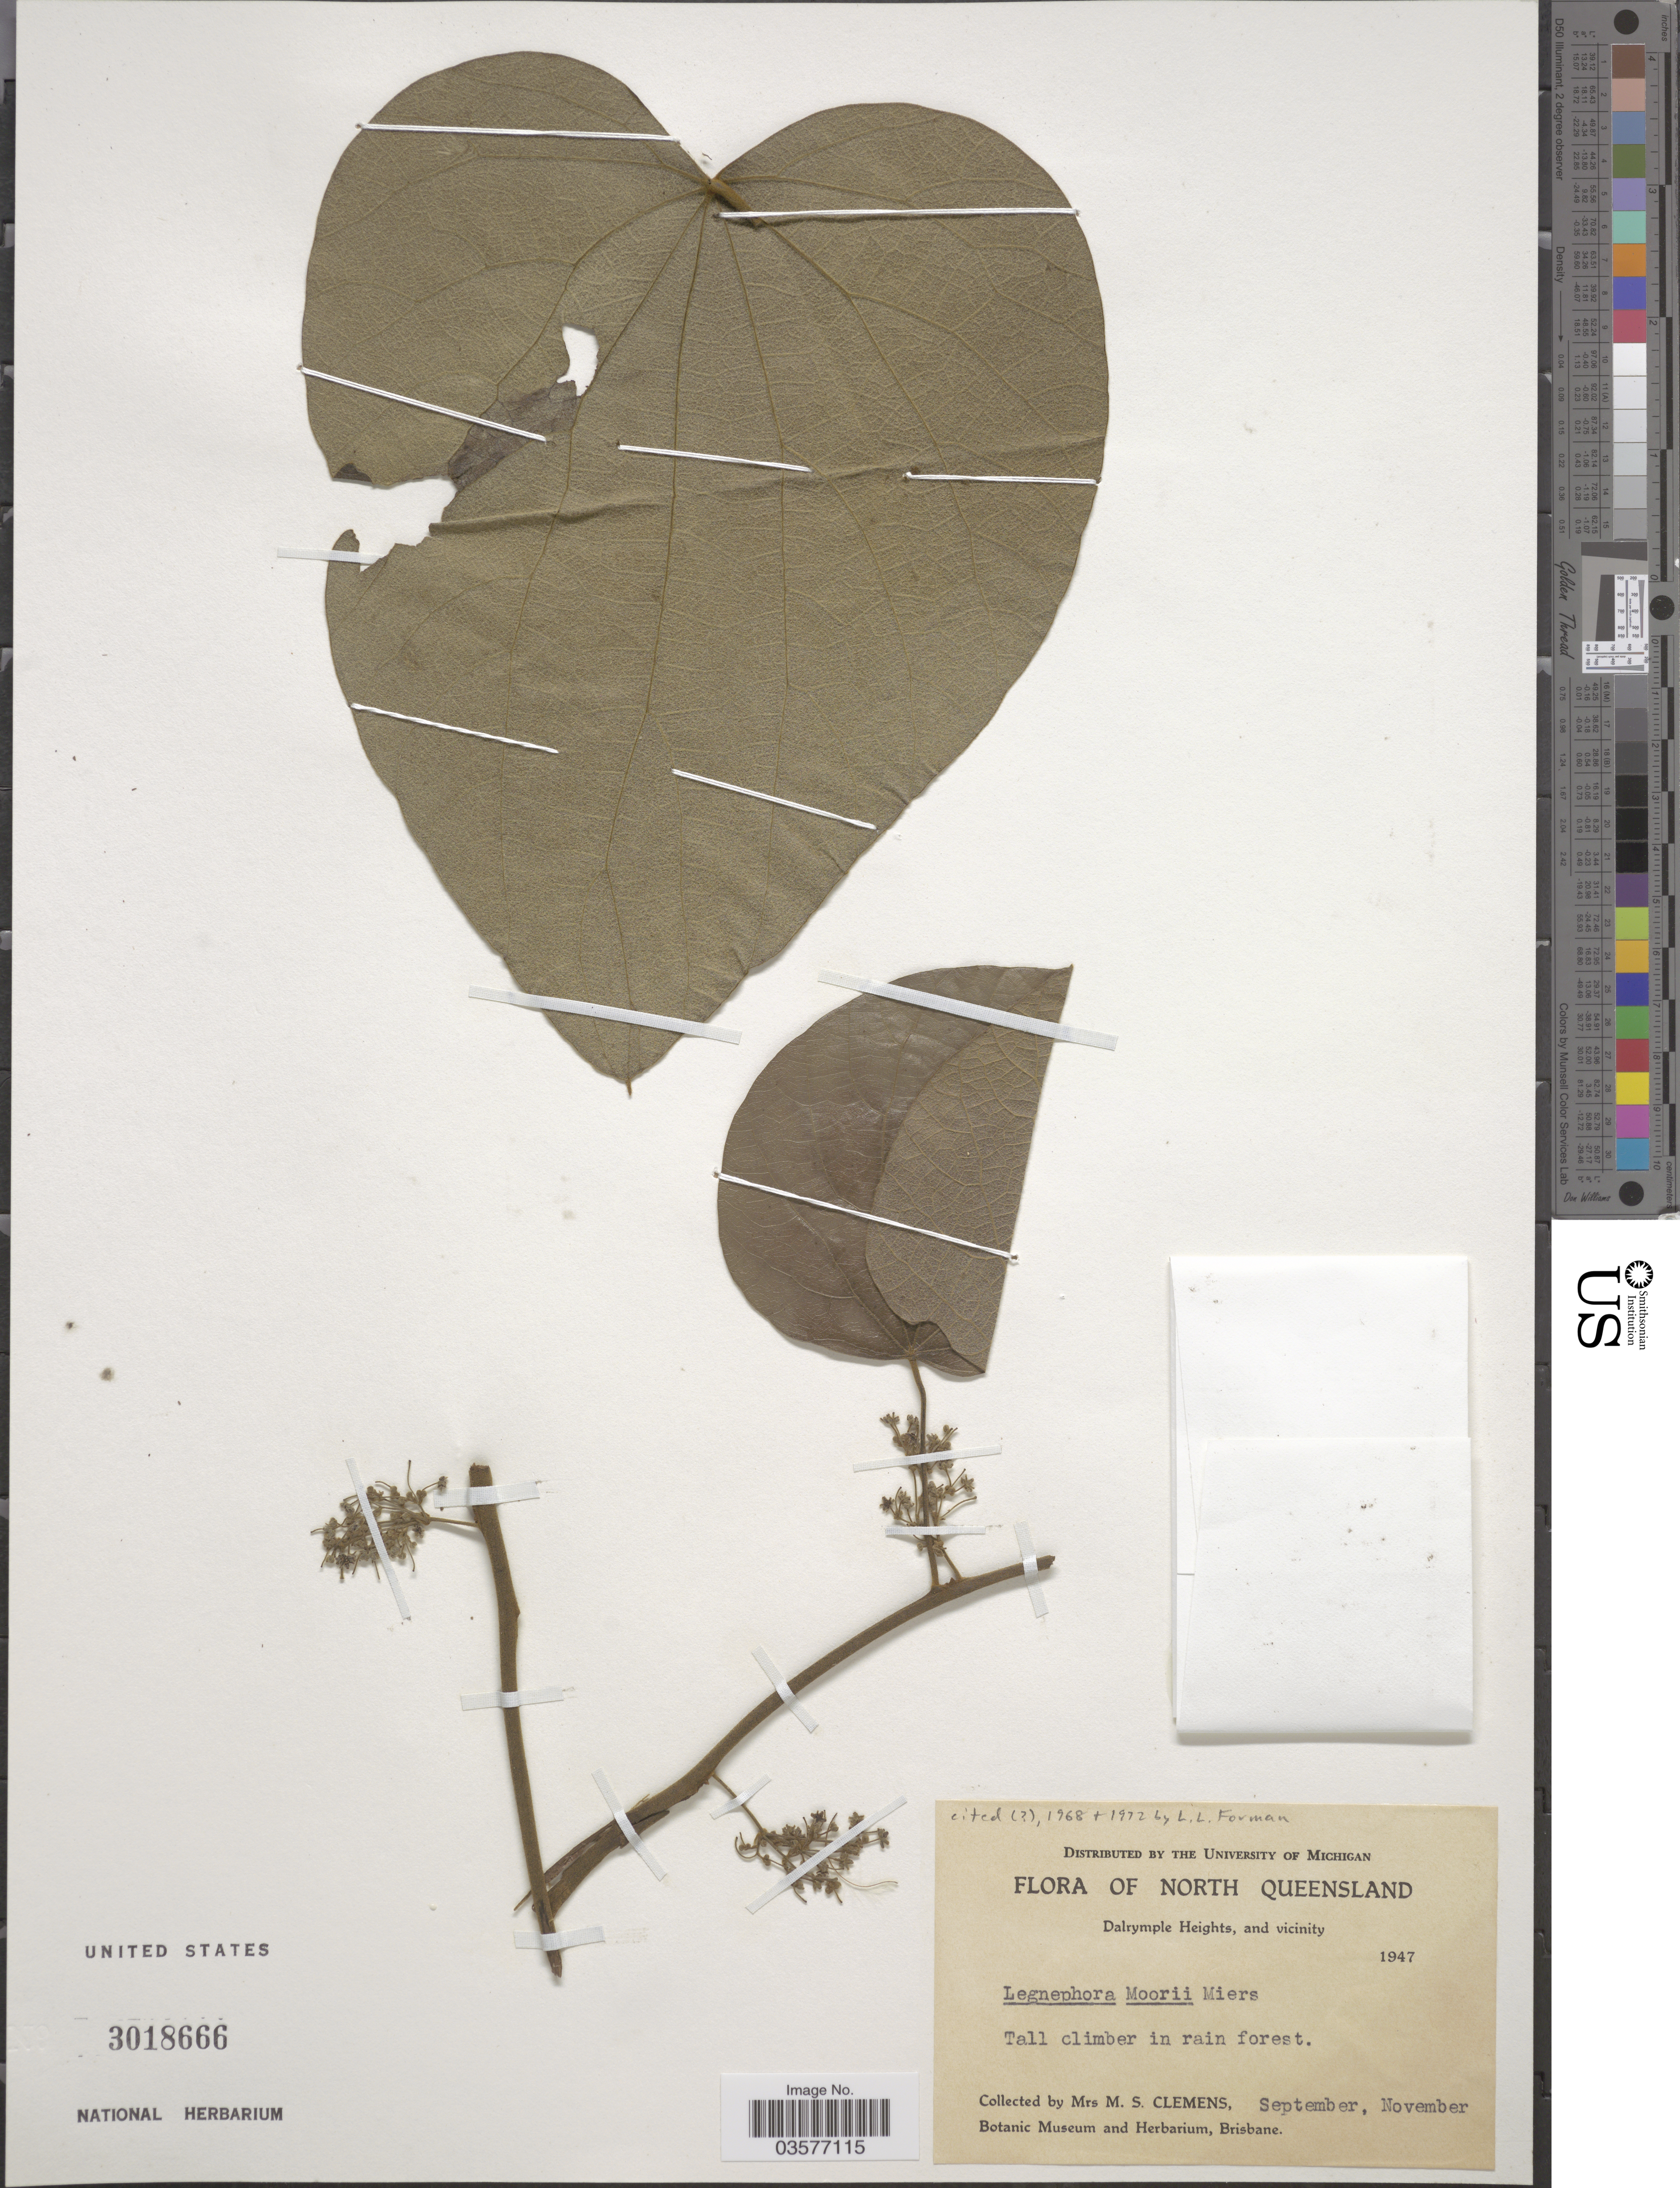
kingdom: Plantae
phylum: Tracheophyta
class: Magnoliopsida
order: Ranunculales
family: Menispermaceae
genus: Legnephora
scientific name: Legnephora moorei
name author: (F. Muell.) Miers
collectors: M. S. Clemens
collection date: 1947-09/1947-11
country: Australia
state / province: Queensland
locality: North Queensland. Dalrymple Heights, and vicinity.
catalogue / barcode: US 3018666